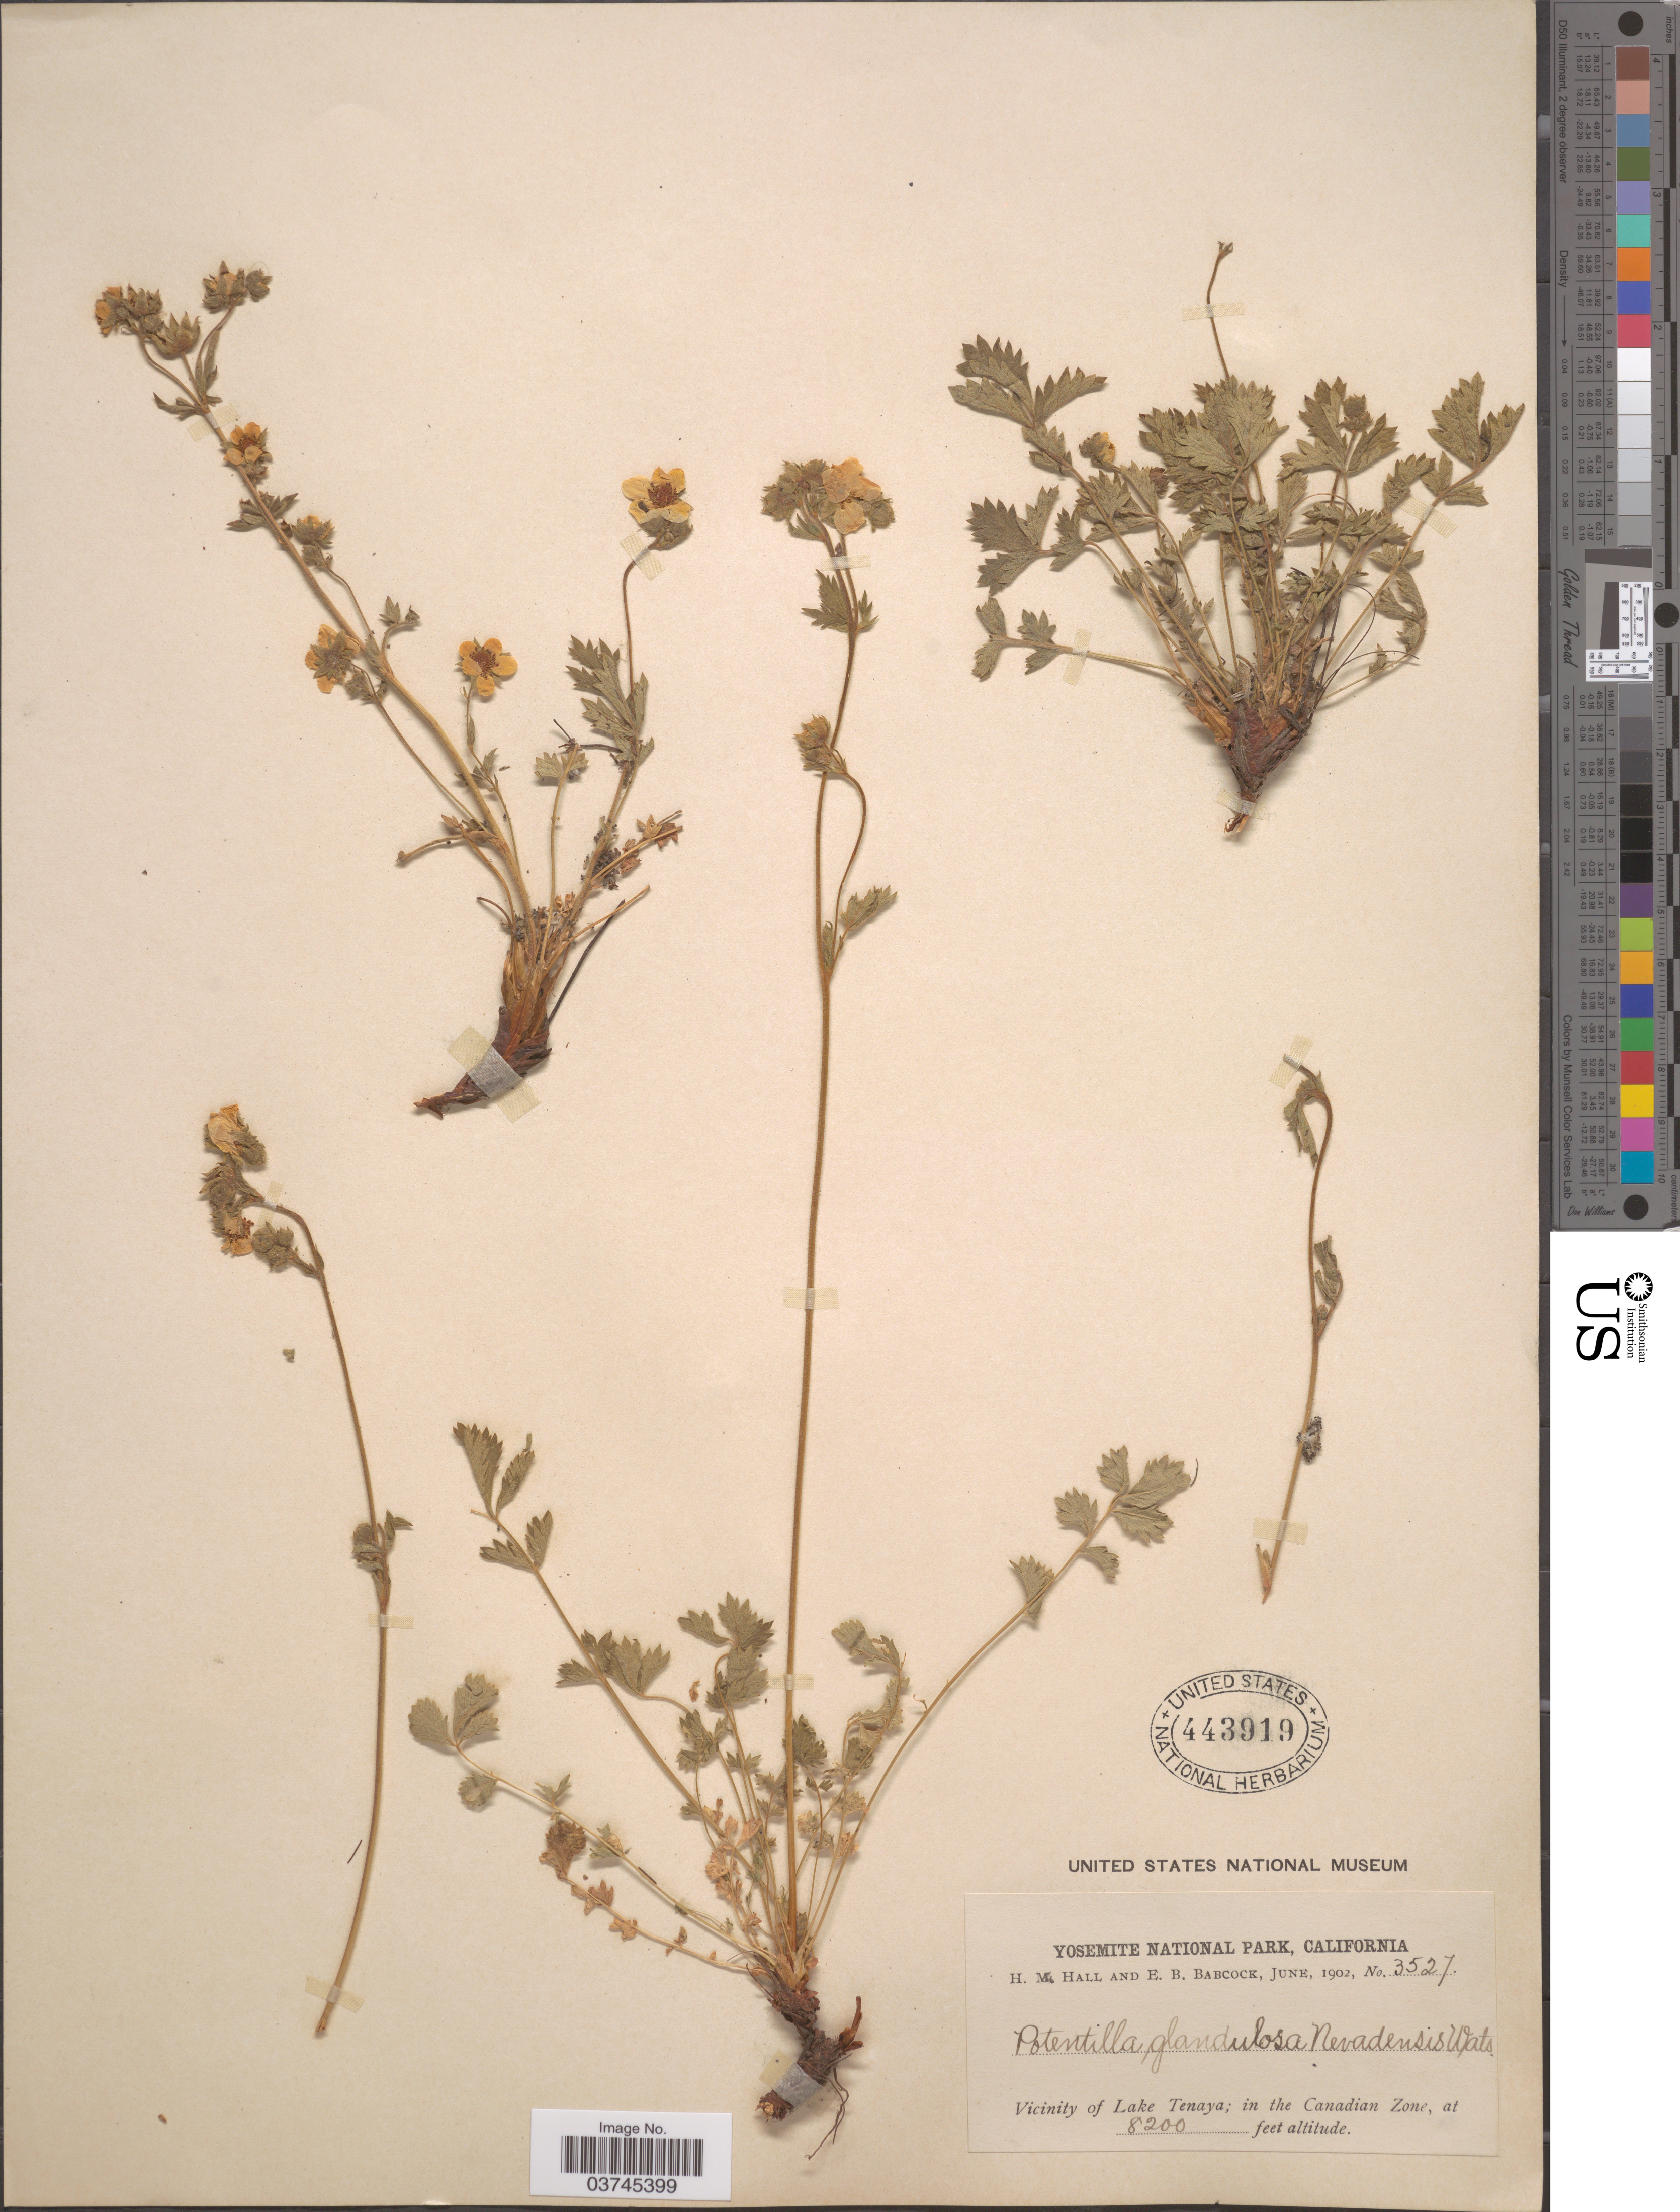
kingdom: Plantae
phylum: Tracheophyta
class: Magnoliopsida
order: Rosales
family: Rosaceae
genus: Drymocallis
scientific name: Drymocallis lactea var. lactea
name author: (Greene) Rydb.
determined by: Strong, Mark T., (BOT), Smithsonian Institution - National Museum of Natural History (UNITED STATES)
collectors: H. M. Hall & E. B. Babcock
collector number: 3527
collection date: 1902-06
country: United States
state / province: California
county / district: Mariposa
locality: Yosemite National Park. Vicinity of Lake Tenaya; in the Canadian Zone.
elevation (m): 2499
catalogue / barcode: US 443919